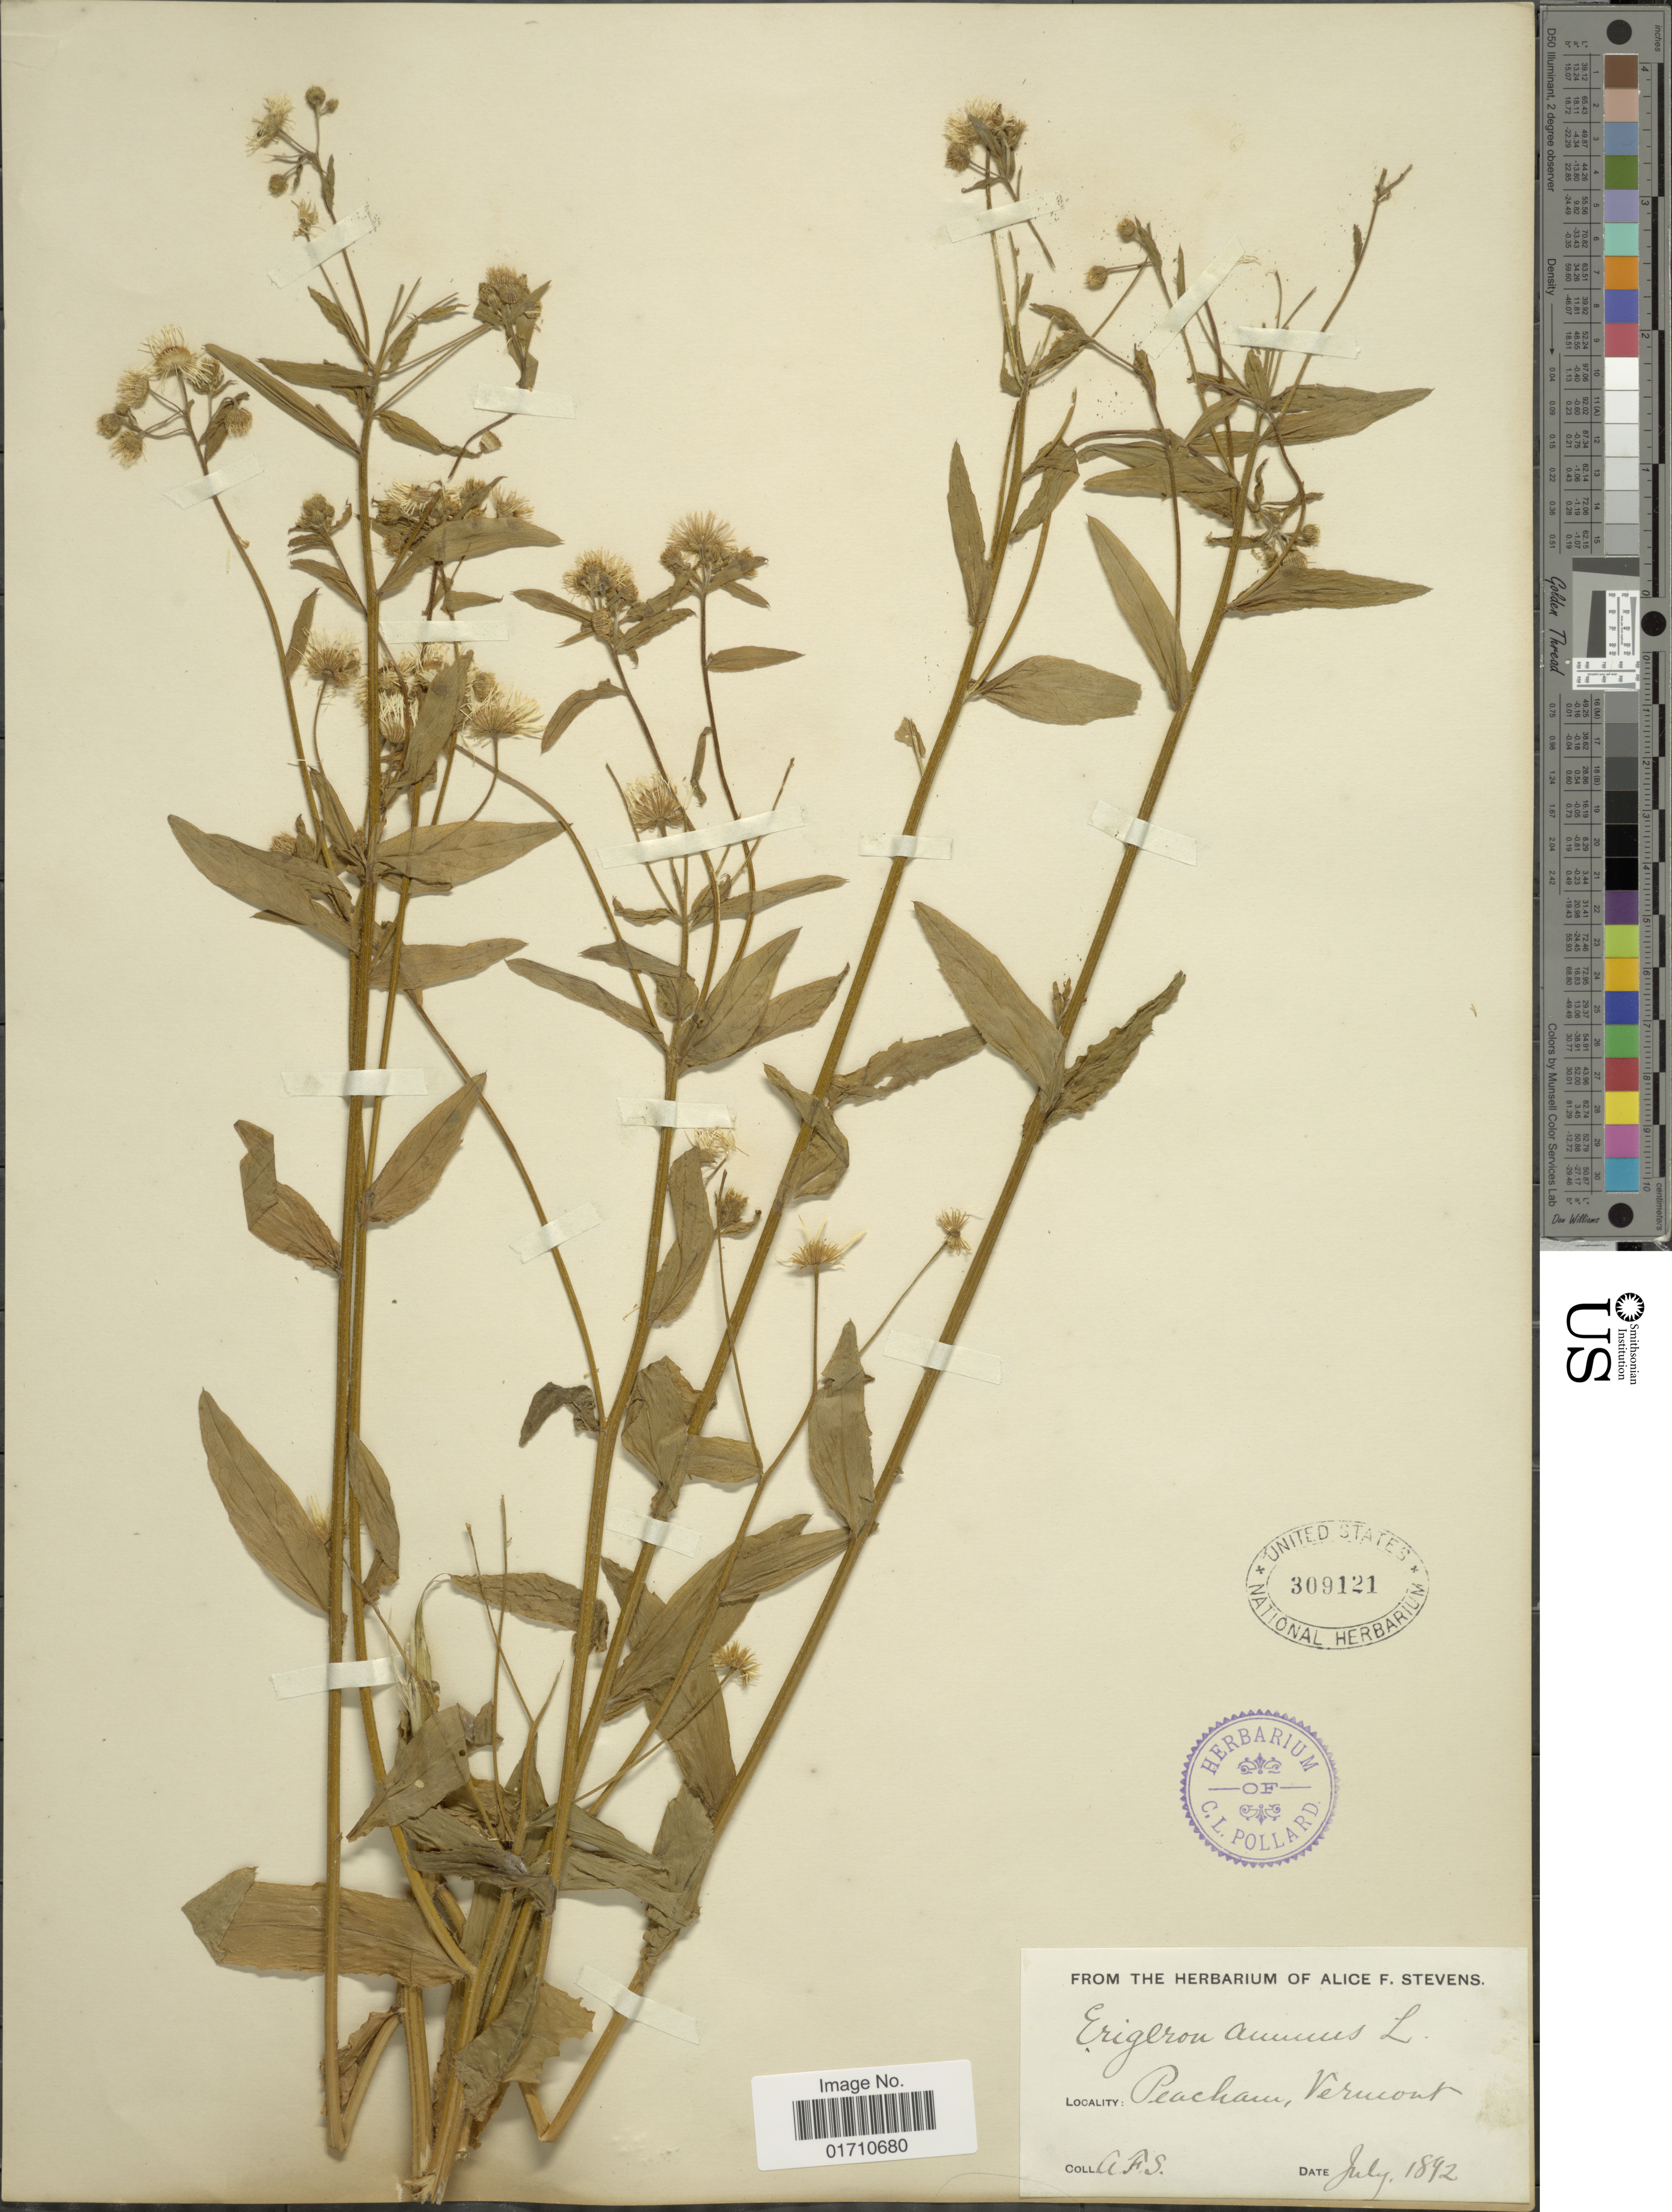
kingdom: Plantae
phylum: Tracheophyta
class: Magnoliopsida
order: Asterales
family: Asteraceae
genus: Erigeron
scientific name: Erigeron annuus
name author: (L.) Pers.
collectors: A. Stevens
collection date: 1892-07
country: United States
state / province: Vermont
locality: Peacham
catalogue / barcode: US 309121